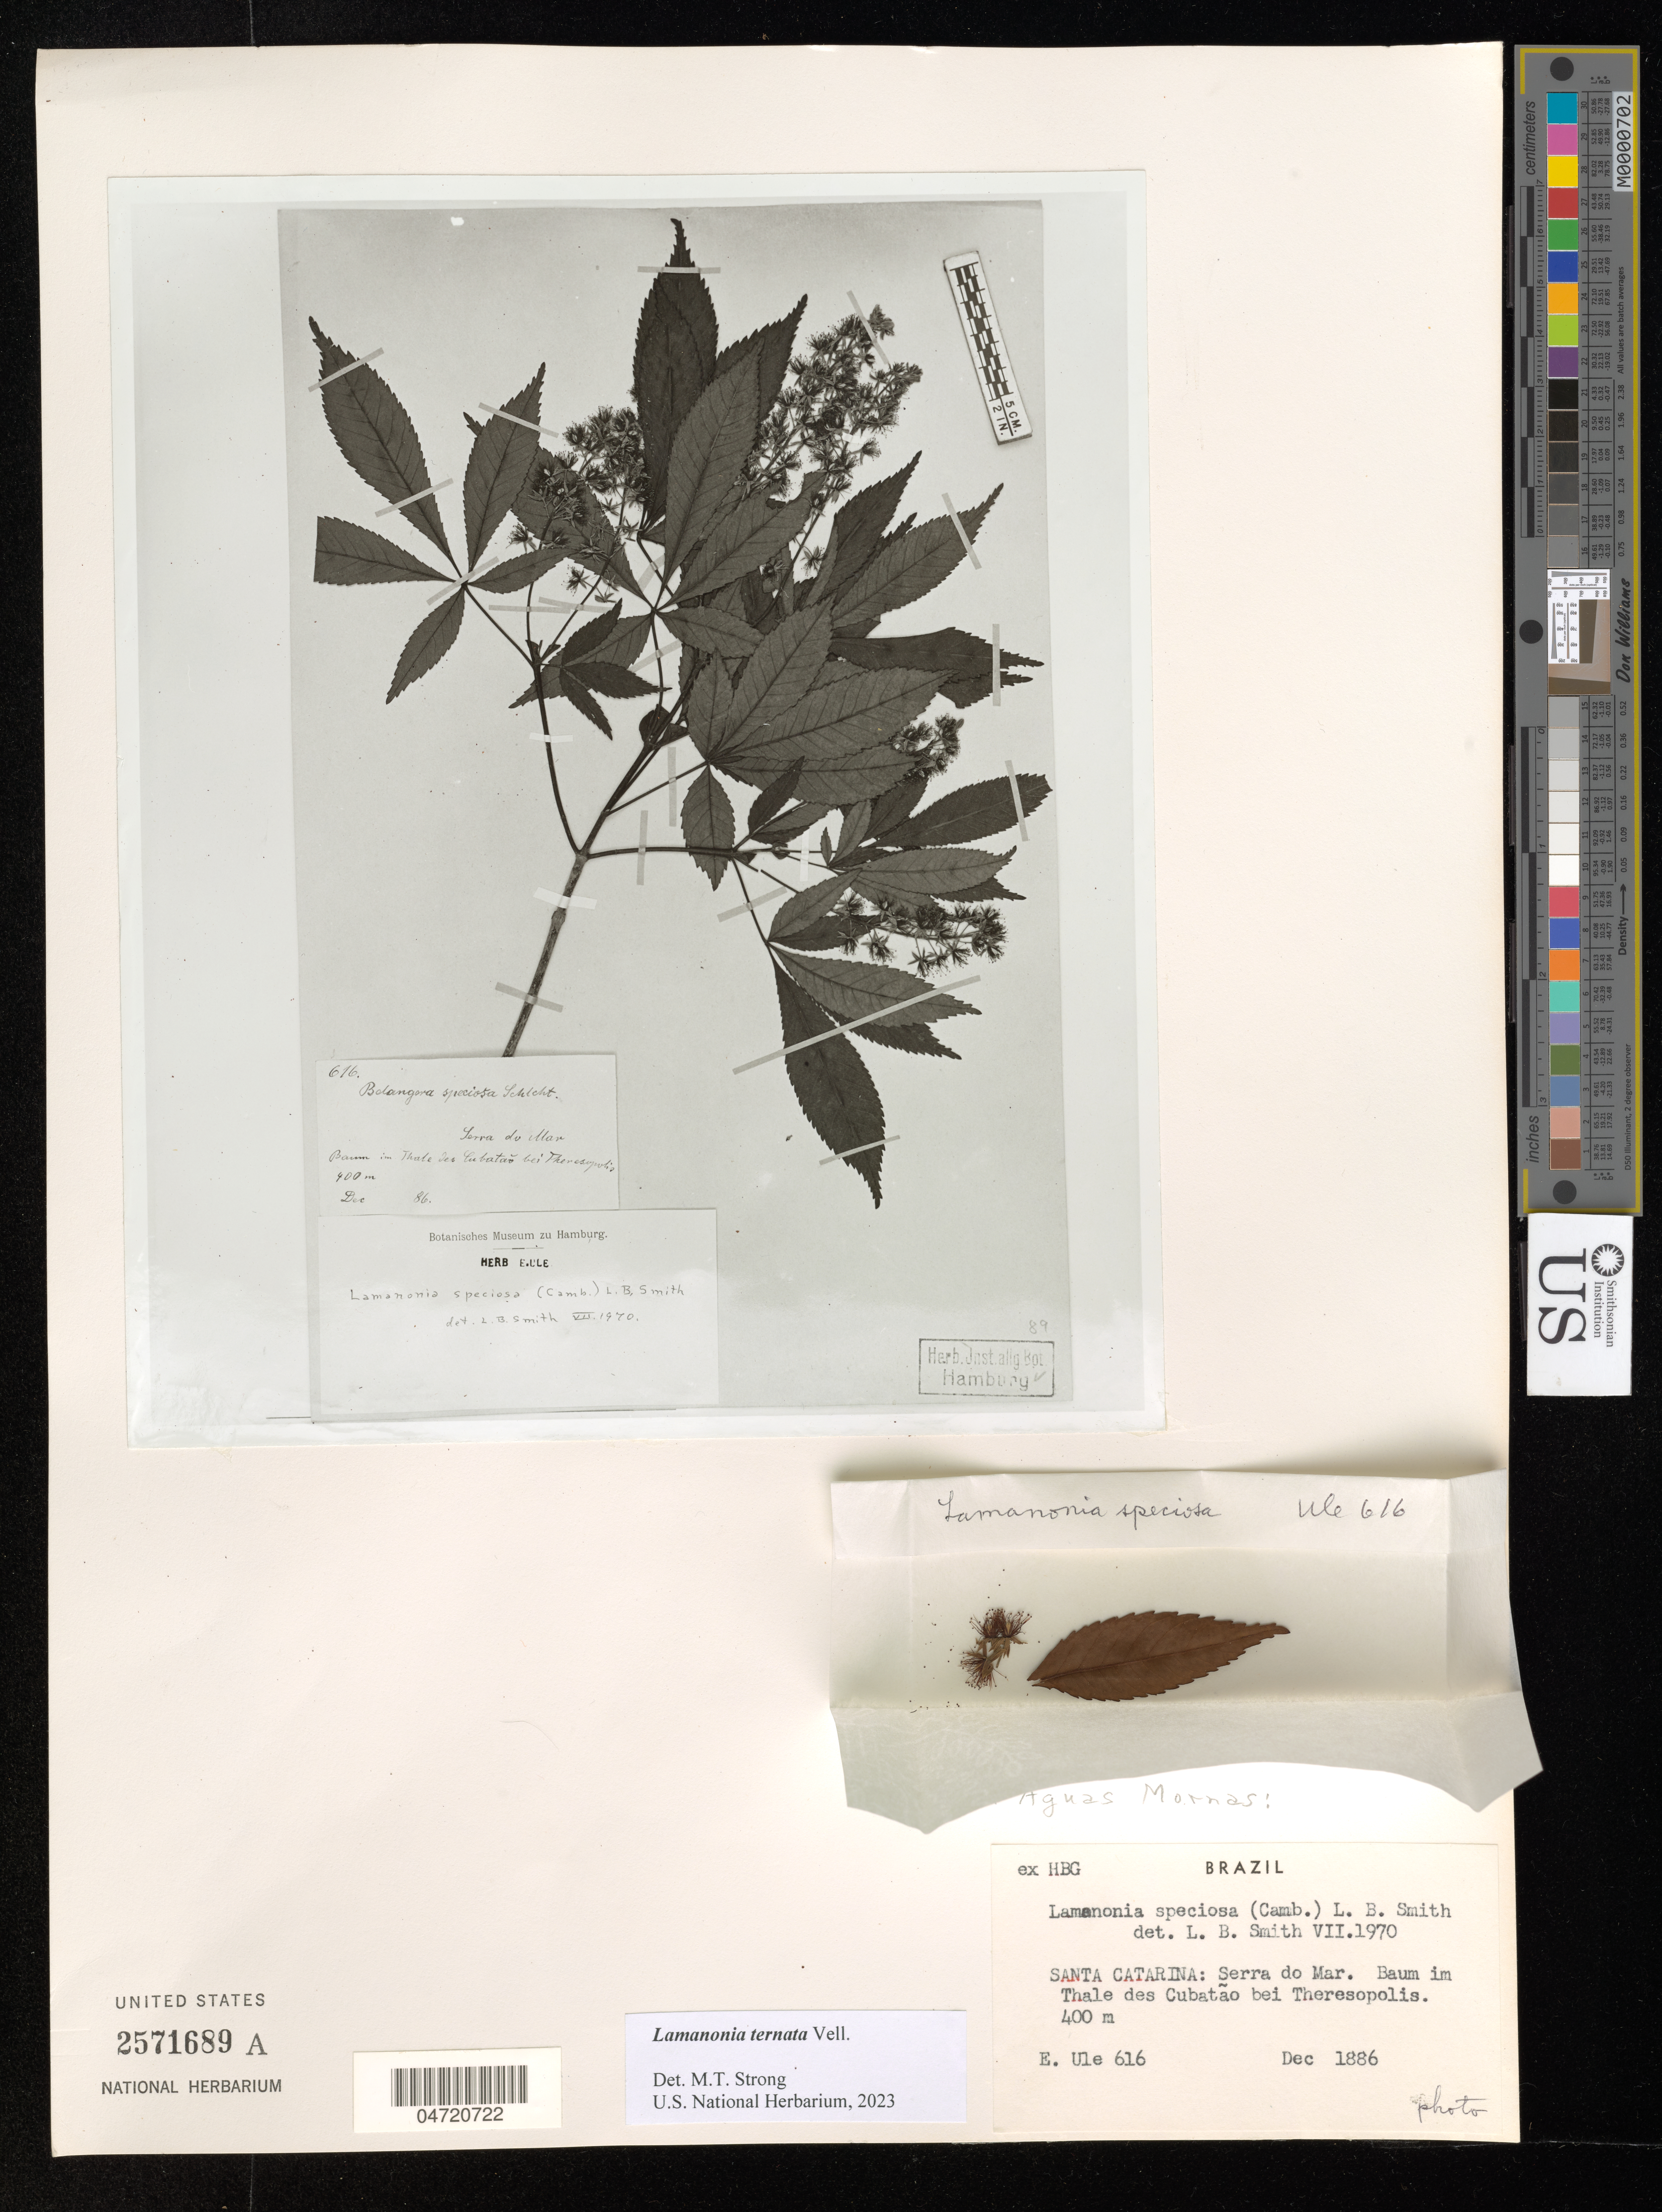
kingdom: Plantae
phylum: Tracheophyta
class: Magnoliopsida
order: Oxalidales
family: Cunoniaceae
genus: Lamanonia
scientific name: Lamanonia ternata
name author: Vell.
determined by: Strong, Mark T., (BOT), Smithsonian Institution - National Museum of Natural History (UNITED STATES)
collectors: E. H. Ule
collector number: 616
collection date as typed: Dec 1886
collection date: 1886-12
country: Brazil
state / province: Santa Catarina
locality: Serra do Mar.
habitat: Baum im Thale des Cubatao bei Theresopolis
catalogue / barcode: US 2571689A